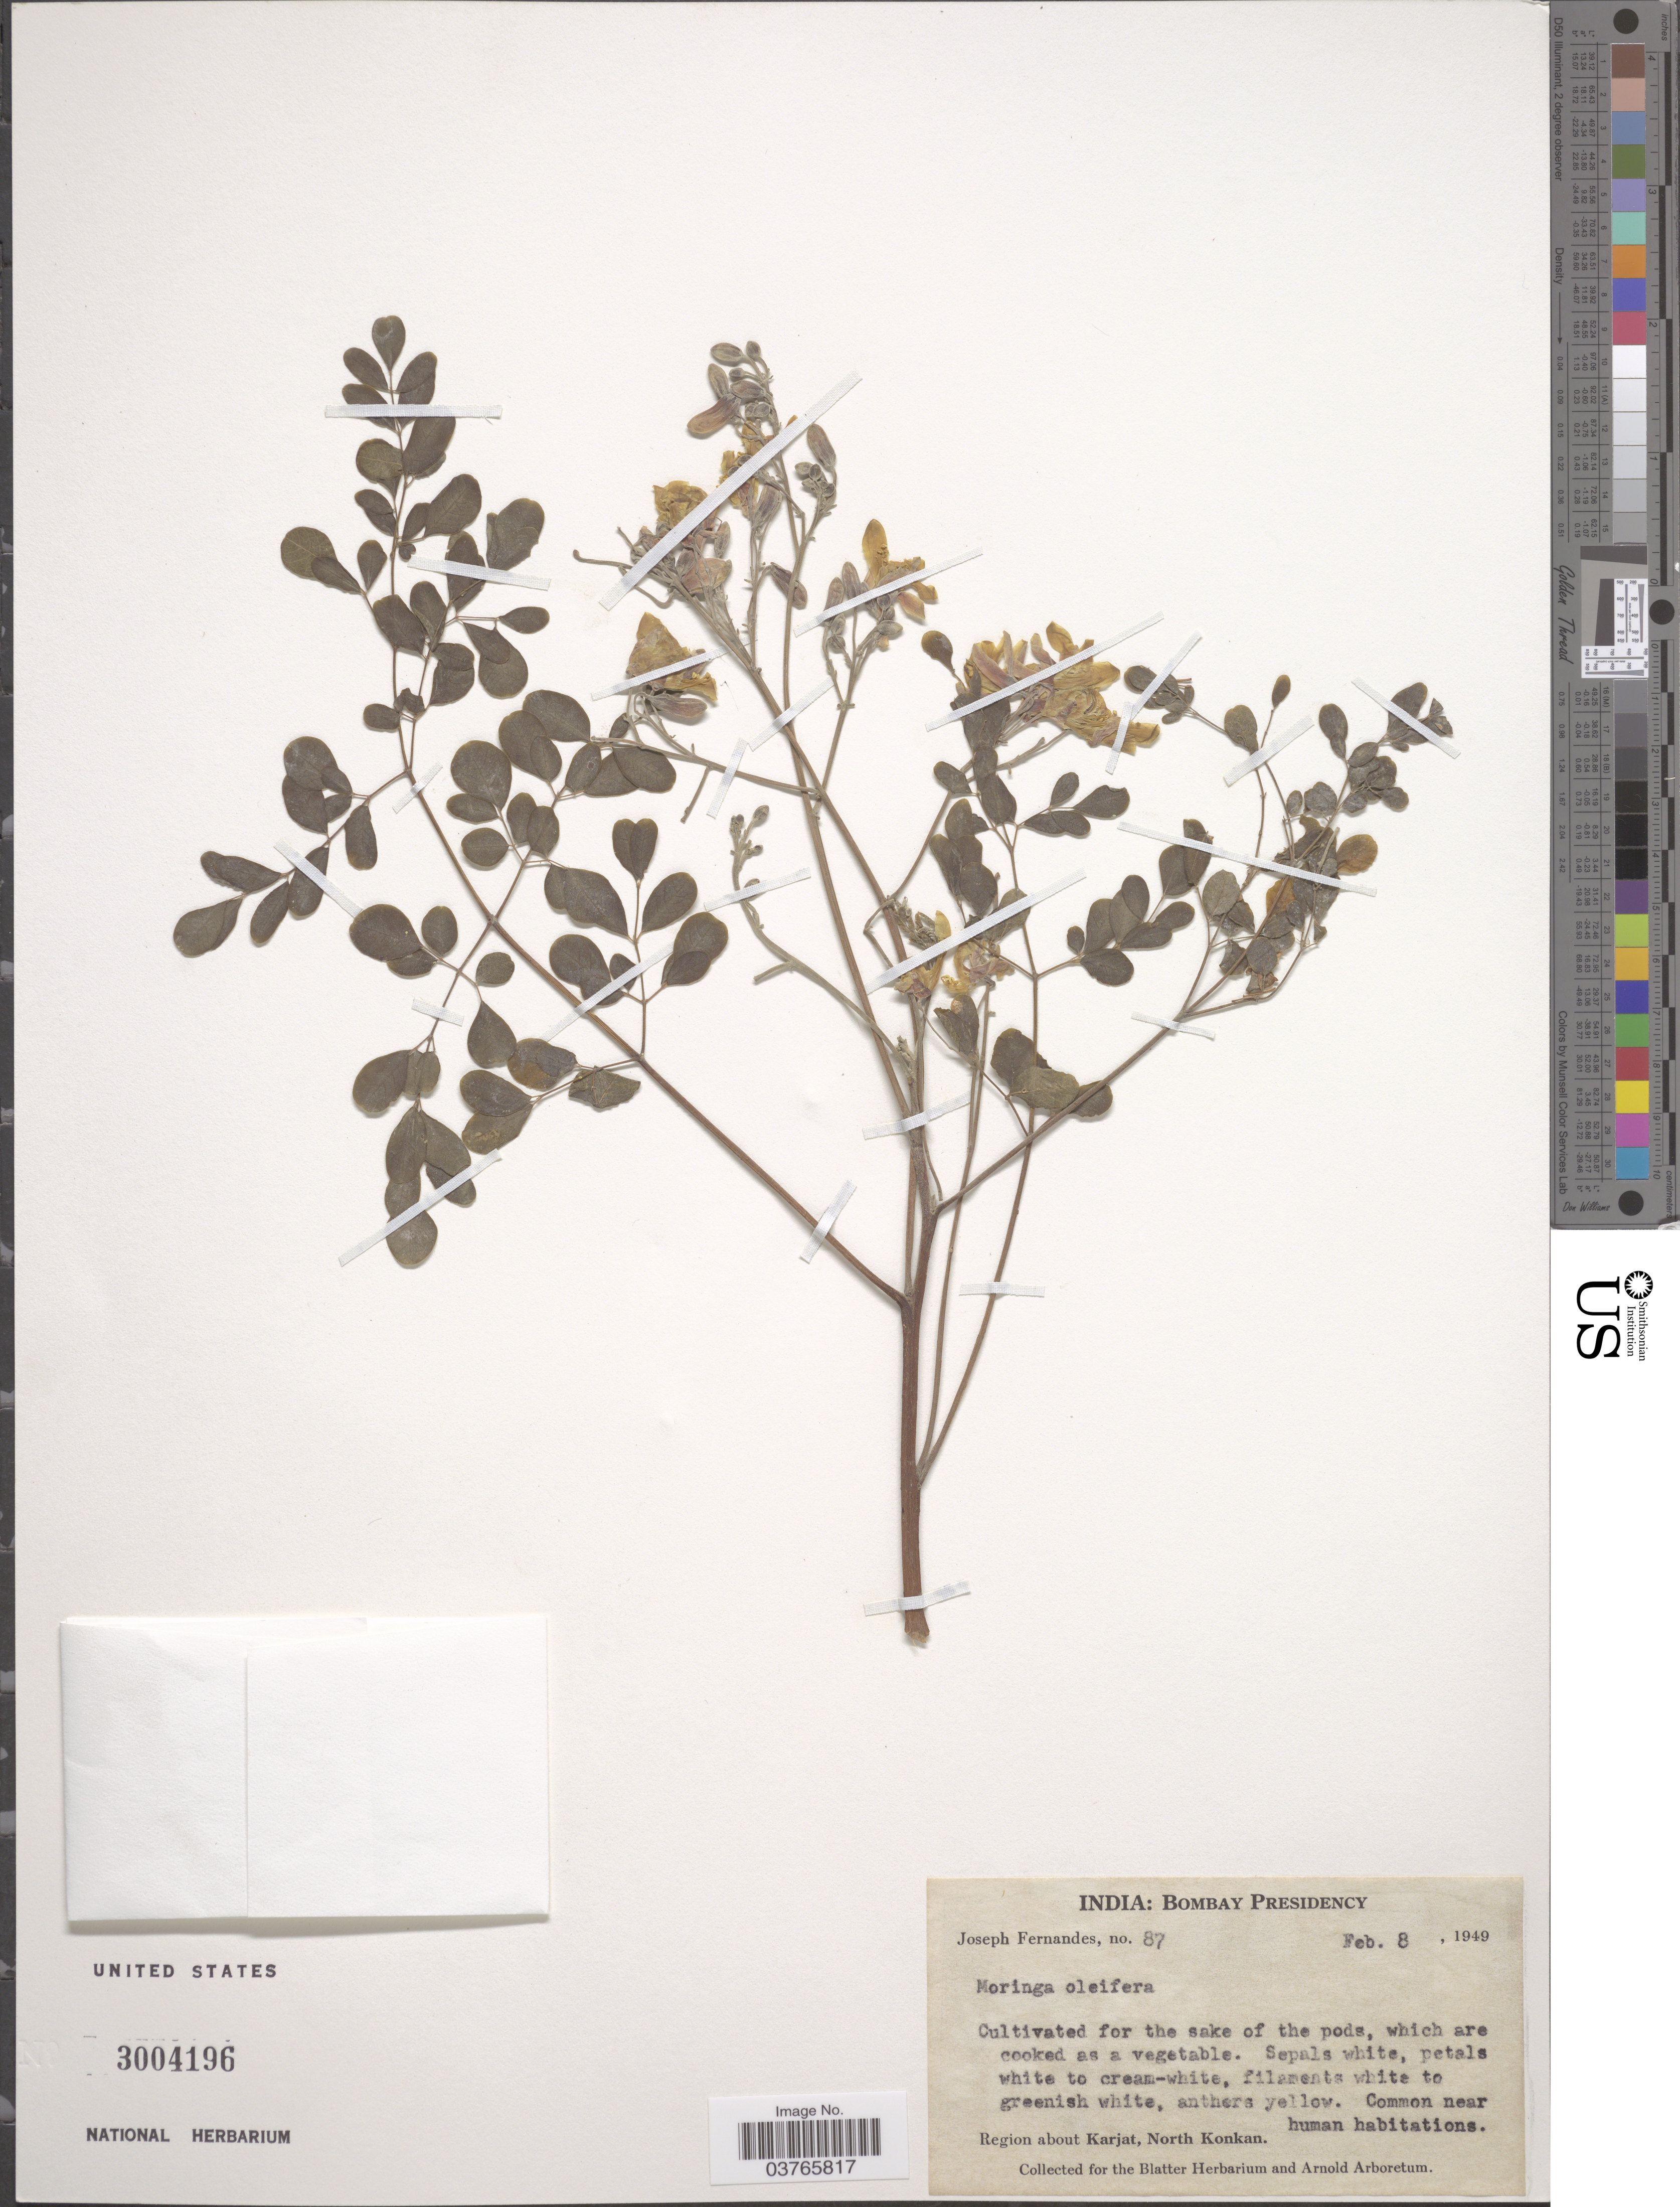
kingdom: Plantae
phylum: Tracheophyta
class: Magnoliopsida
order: Brassicales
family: Moringaceae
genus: Moringa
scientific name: Moringa oleifera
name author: Lam.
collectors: J. Fernandes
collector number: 87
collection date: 1949-02-08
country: India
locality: Bombay Presidency. Region about Karjat, North Konkan.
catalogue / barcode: US 3004196